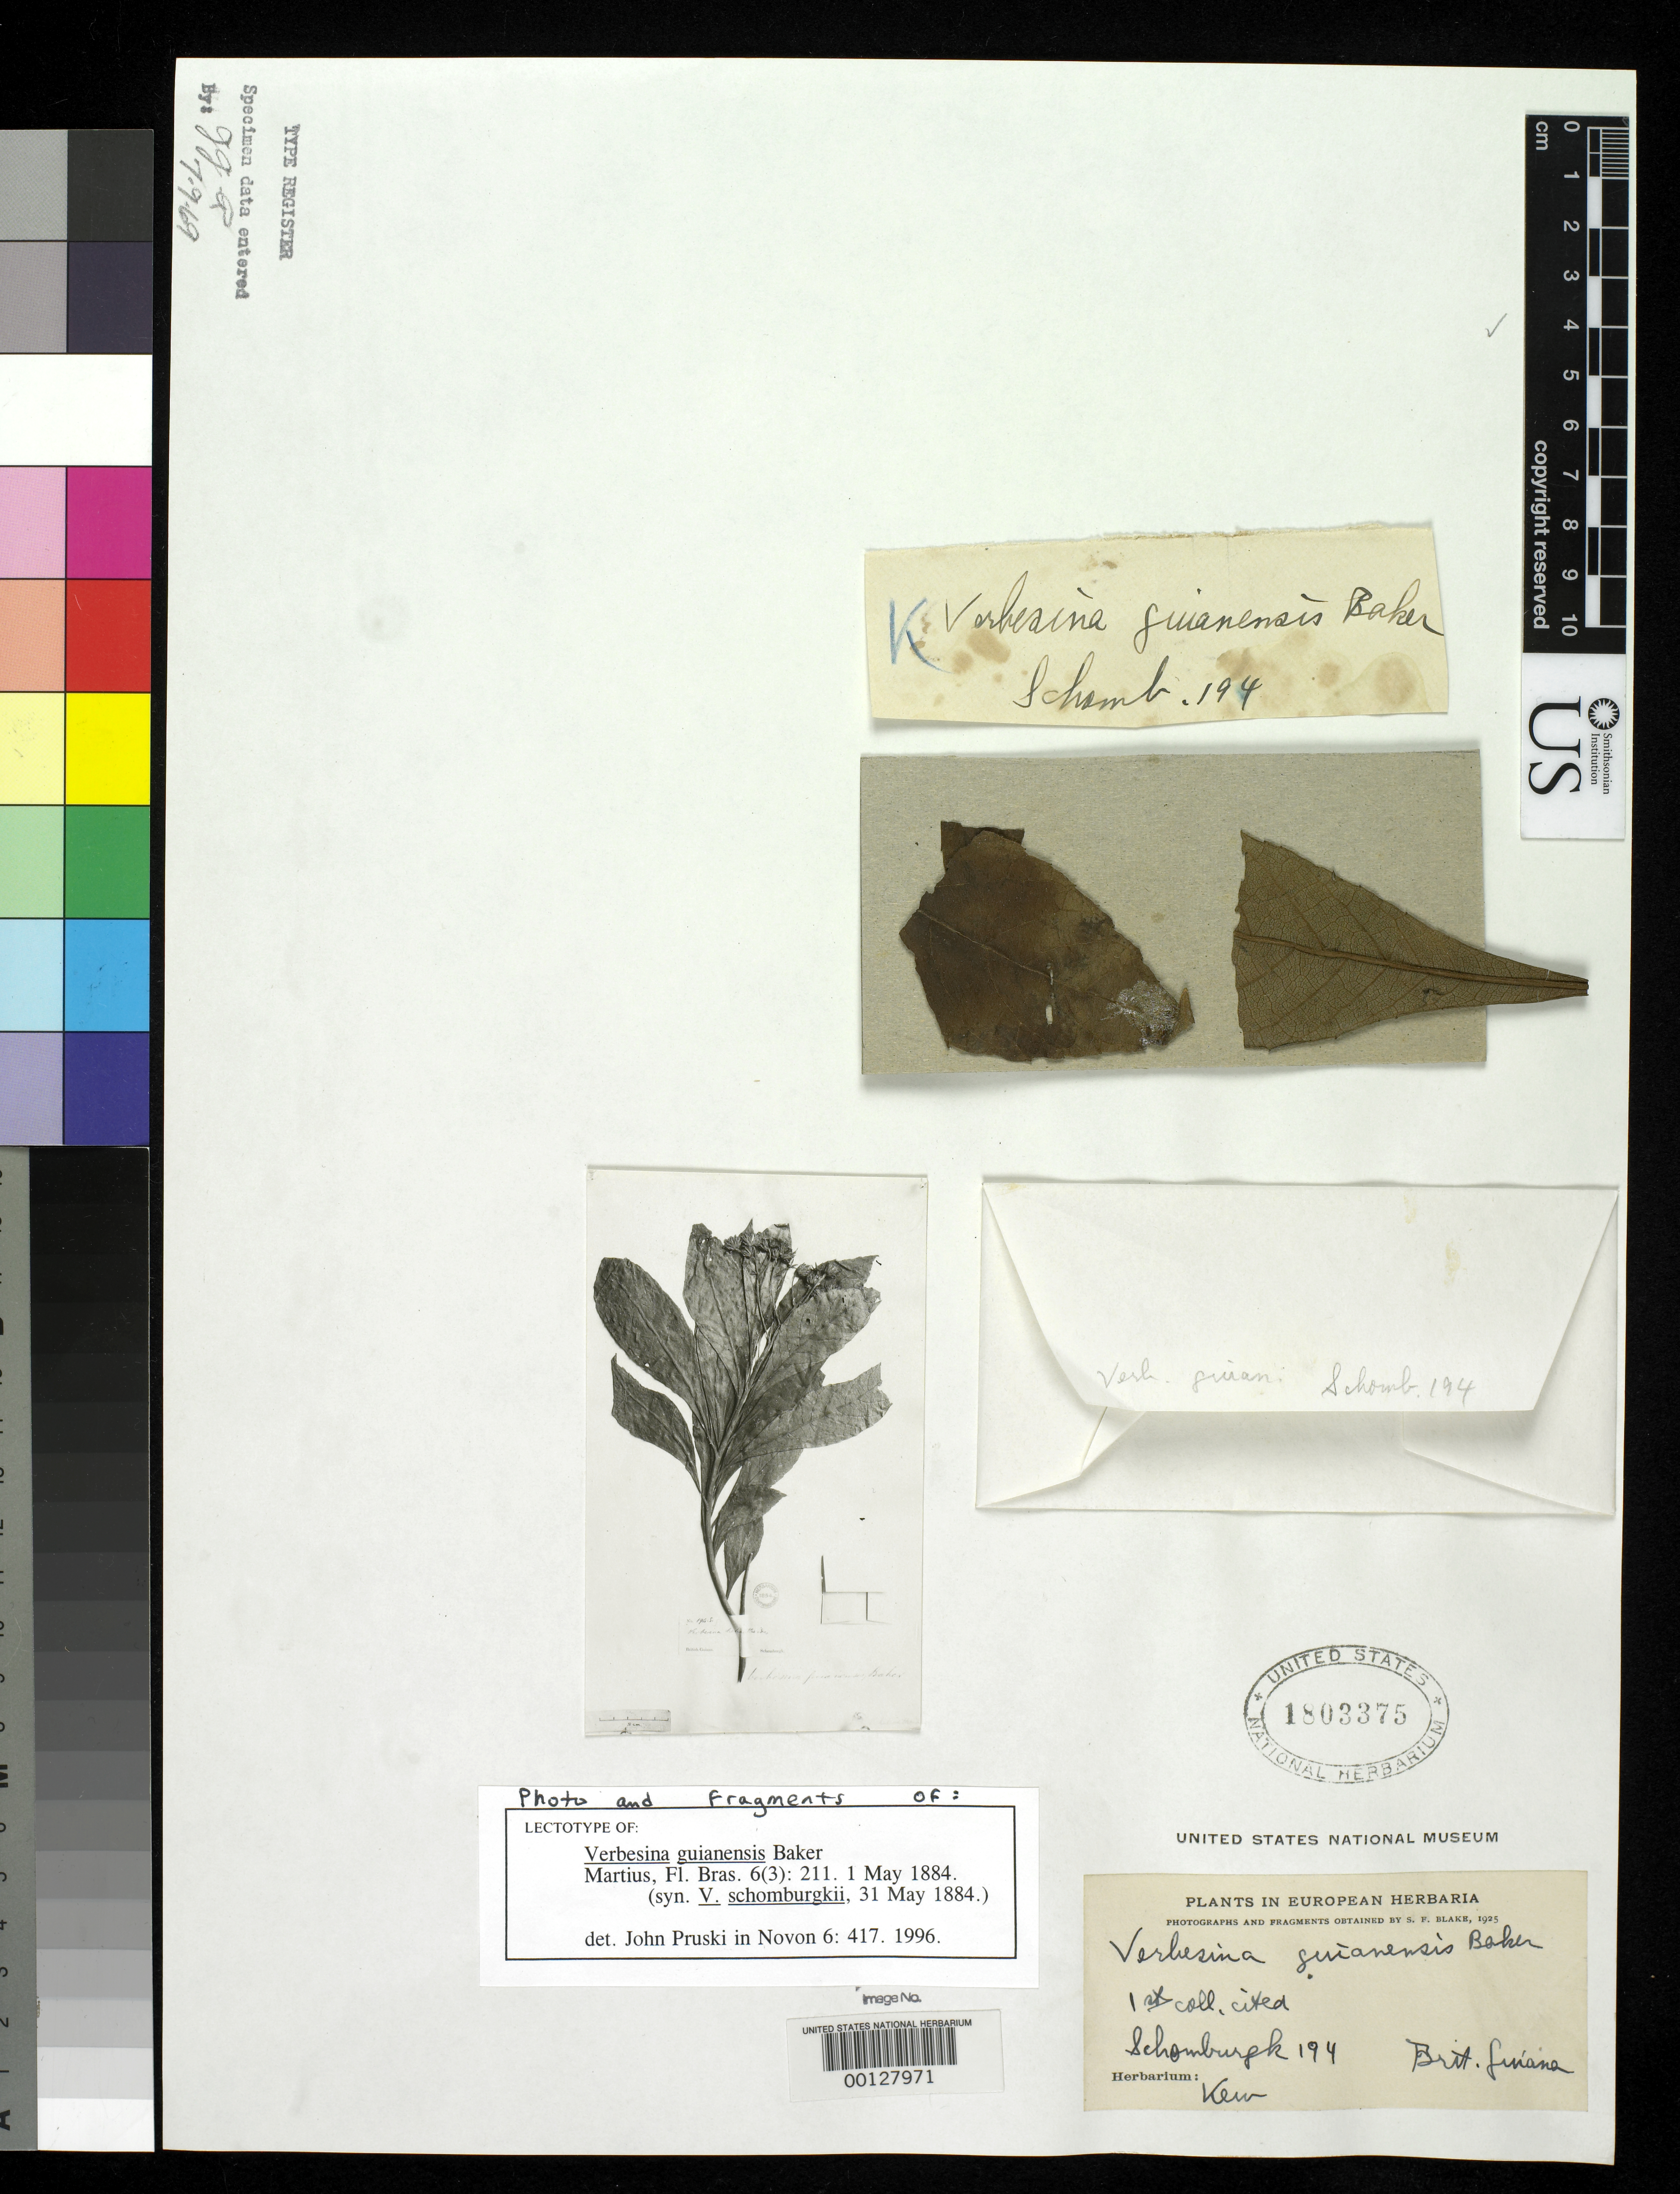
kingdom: Plantae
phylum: Tracheophyta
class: Magnoliopsida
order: Asterales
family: Asteraceae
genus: Verbesina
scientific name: Verbesina guianensis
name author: Baker in Mart.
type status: Isosyntype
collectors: R. H. Schomburgk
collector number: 194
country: Guyana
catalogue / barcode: US 1803375